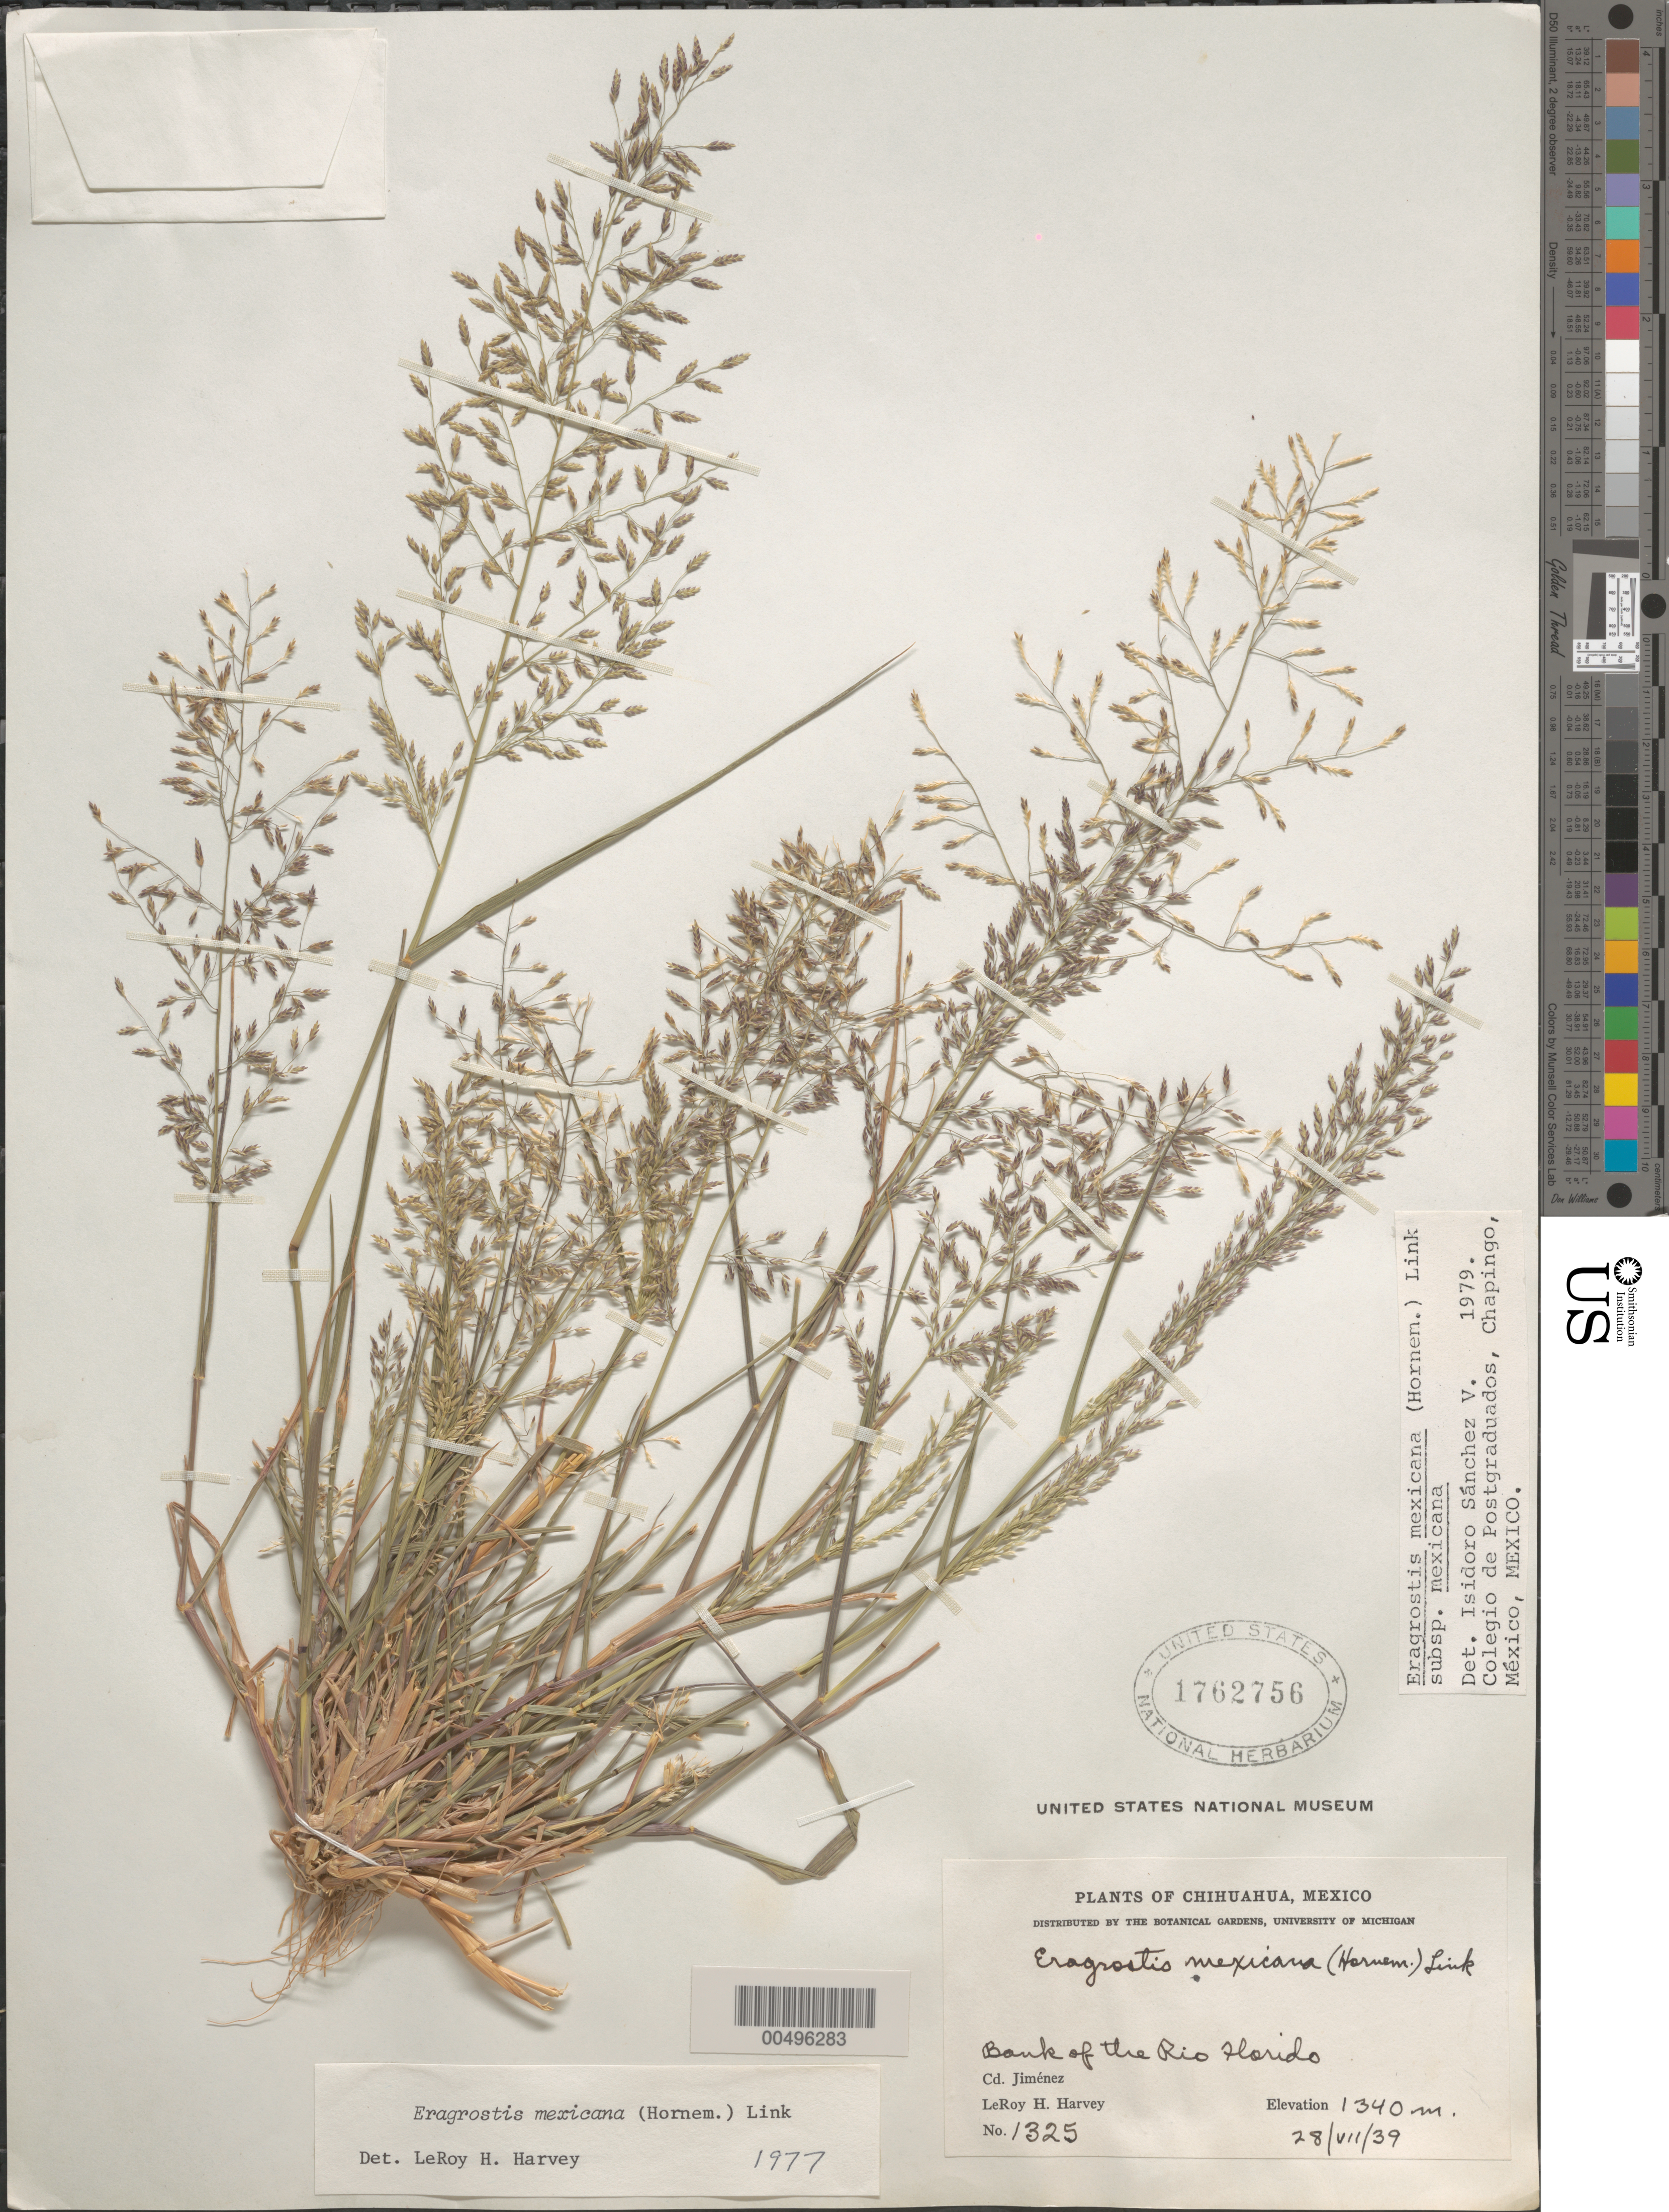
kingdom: Plantae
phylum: Tracheophyta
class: Liliopsida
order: Poales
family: Poaceae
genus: Eragrostis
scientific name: Eragrostis mexicana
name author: (Hornem.) Link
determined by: Sánchez Vega, I. M.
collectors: L. H. Harvey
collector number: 1325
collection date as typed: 28 Jul 1939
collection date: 1939-07-28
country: Mexico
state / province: Chihuahua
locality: Bank of the Rio Horido, Cd. Jiménez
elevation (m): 1340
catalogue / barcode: US 1762756